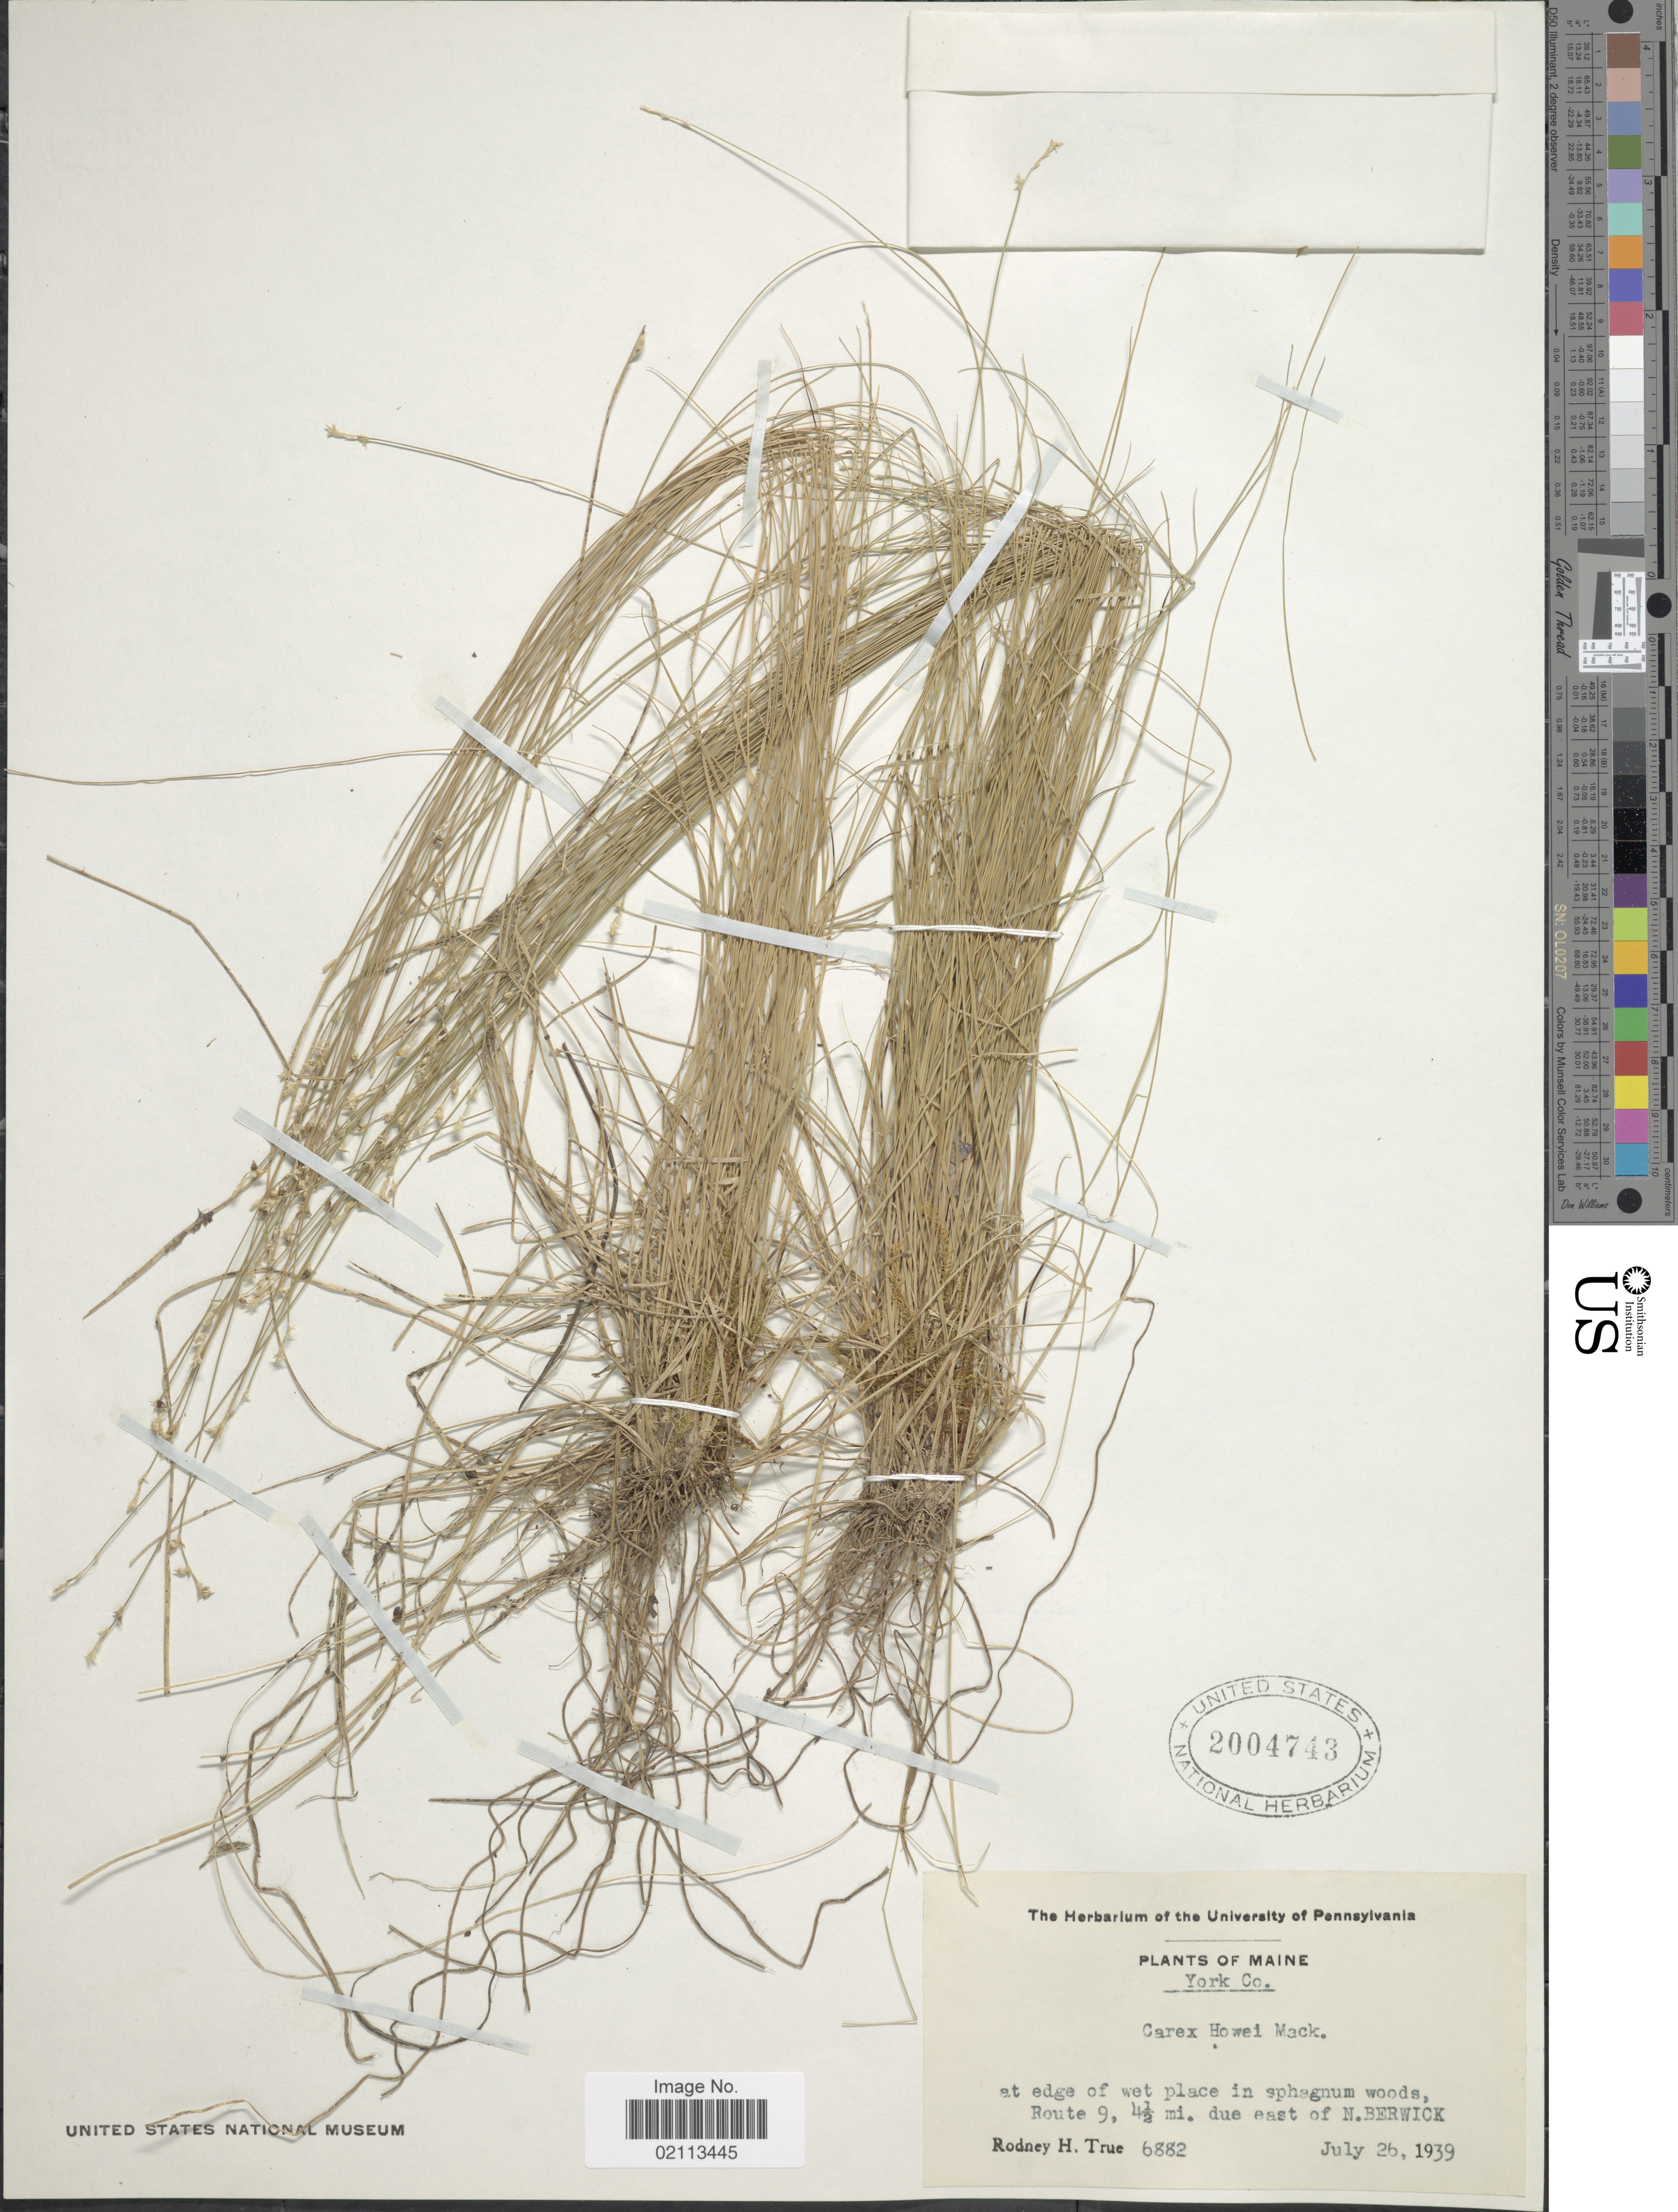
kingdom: Plantae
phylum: Tracheophyta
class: Liliopsida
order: Poales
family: Cyperaceae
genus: Carex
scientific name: Carex howei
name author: Mack.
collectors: R. H. True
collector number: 6882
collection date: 1939-07-26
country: United States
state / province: Maine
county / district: York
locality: York Co, at edge of wet place in sphagnum woods, Route 9, 4¼ mi due east of N. Berwick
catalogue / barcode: US 2004743